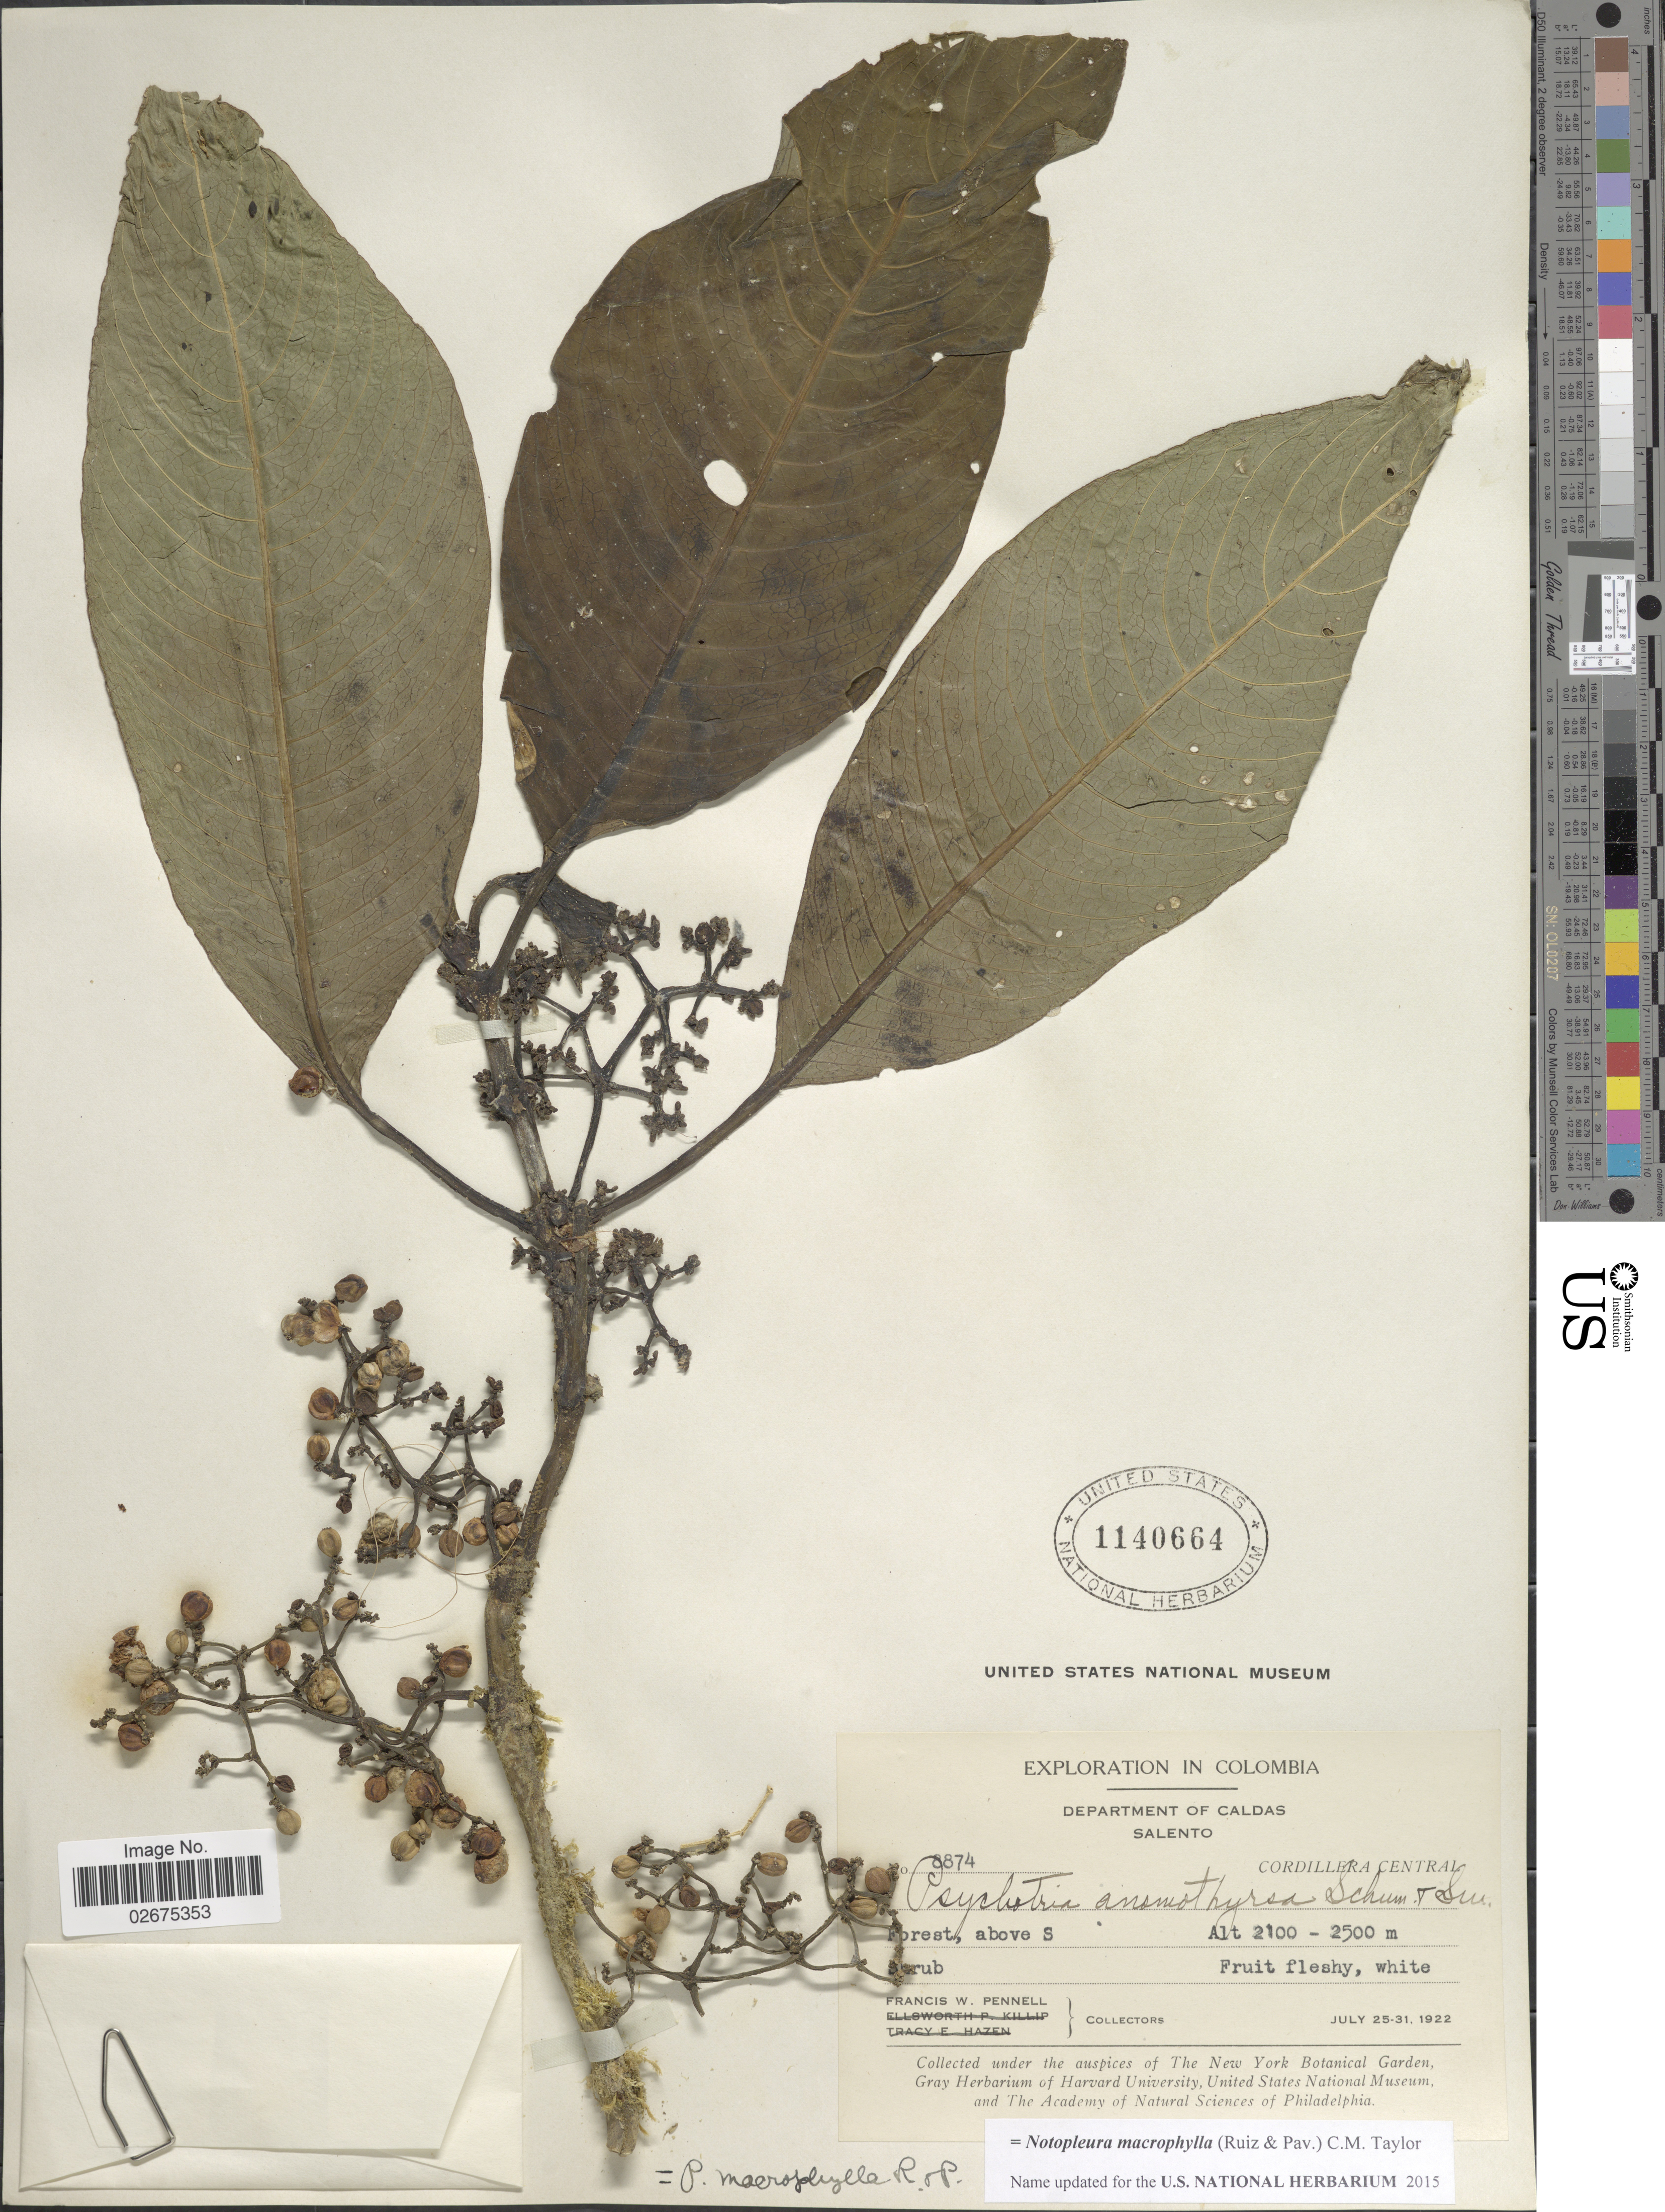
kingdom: Plantae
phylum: Tracheophyta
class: Magnoliopsida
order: Gentianales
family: Rubiaceae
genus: Notopleura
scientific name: Notopleura macrophylla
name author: (Ruiz & Pav.) C.M. Taylor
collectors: F. W. Pennell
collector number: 8874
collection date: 1922-07-25/1922-07-31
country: Colombia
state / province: Caldas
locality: Department of Caldas, Salento, Cordillera Occidental, Forest, above S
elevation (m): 2100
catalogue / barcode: US 1140664